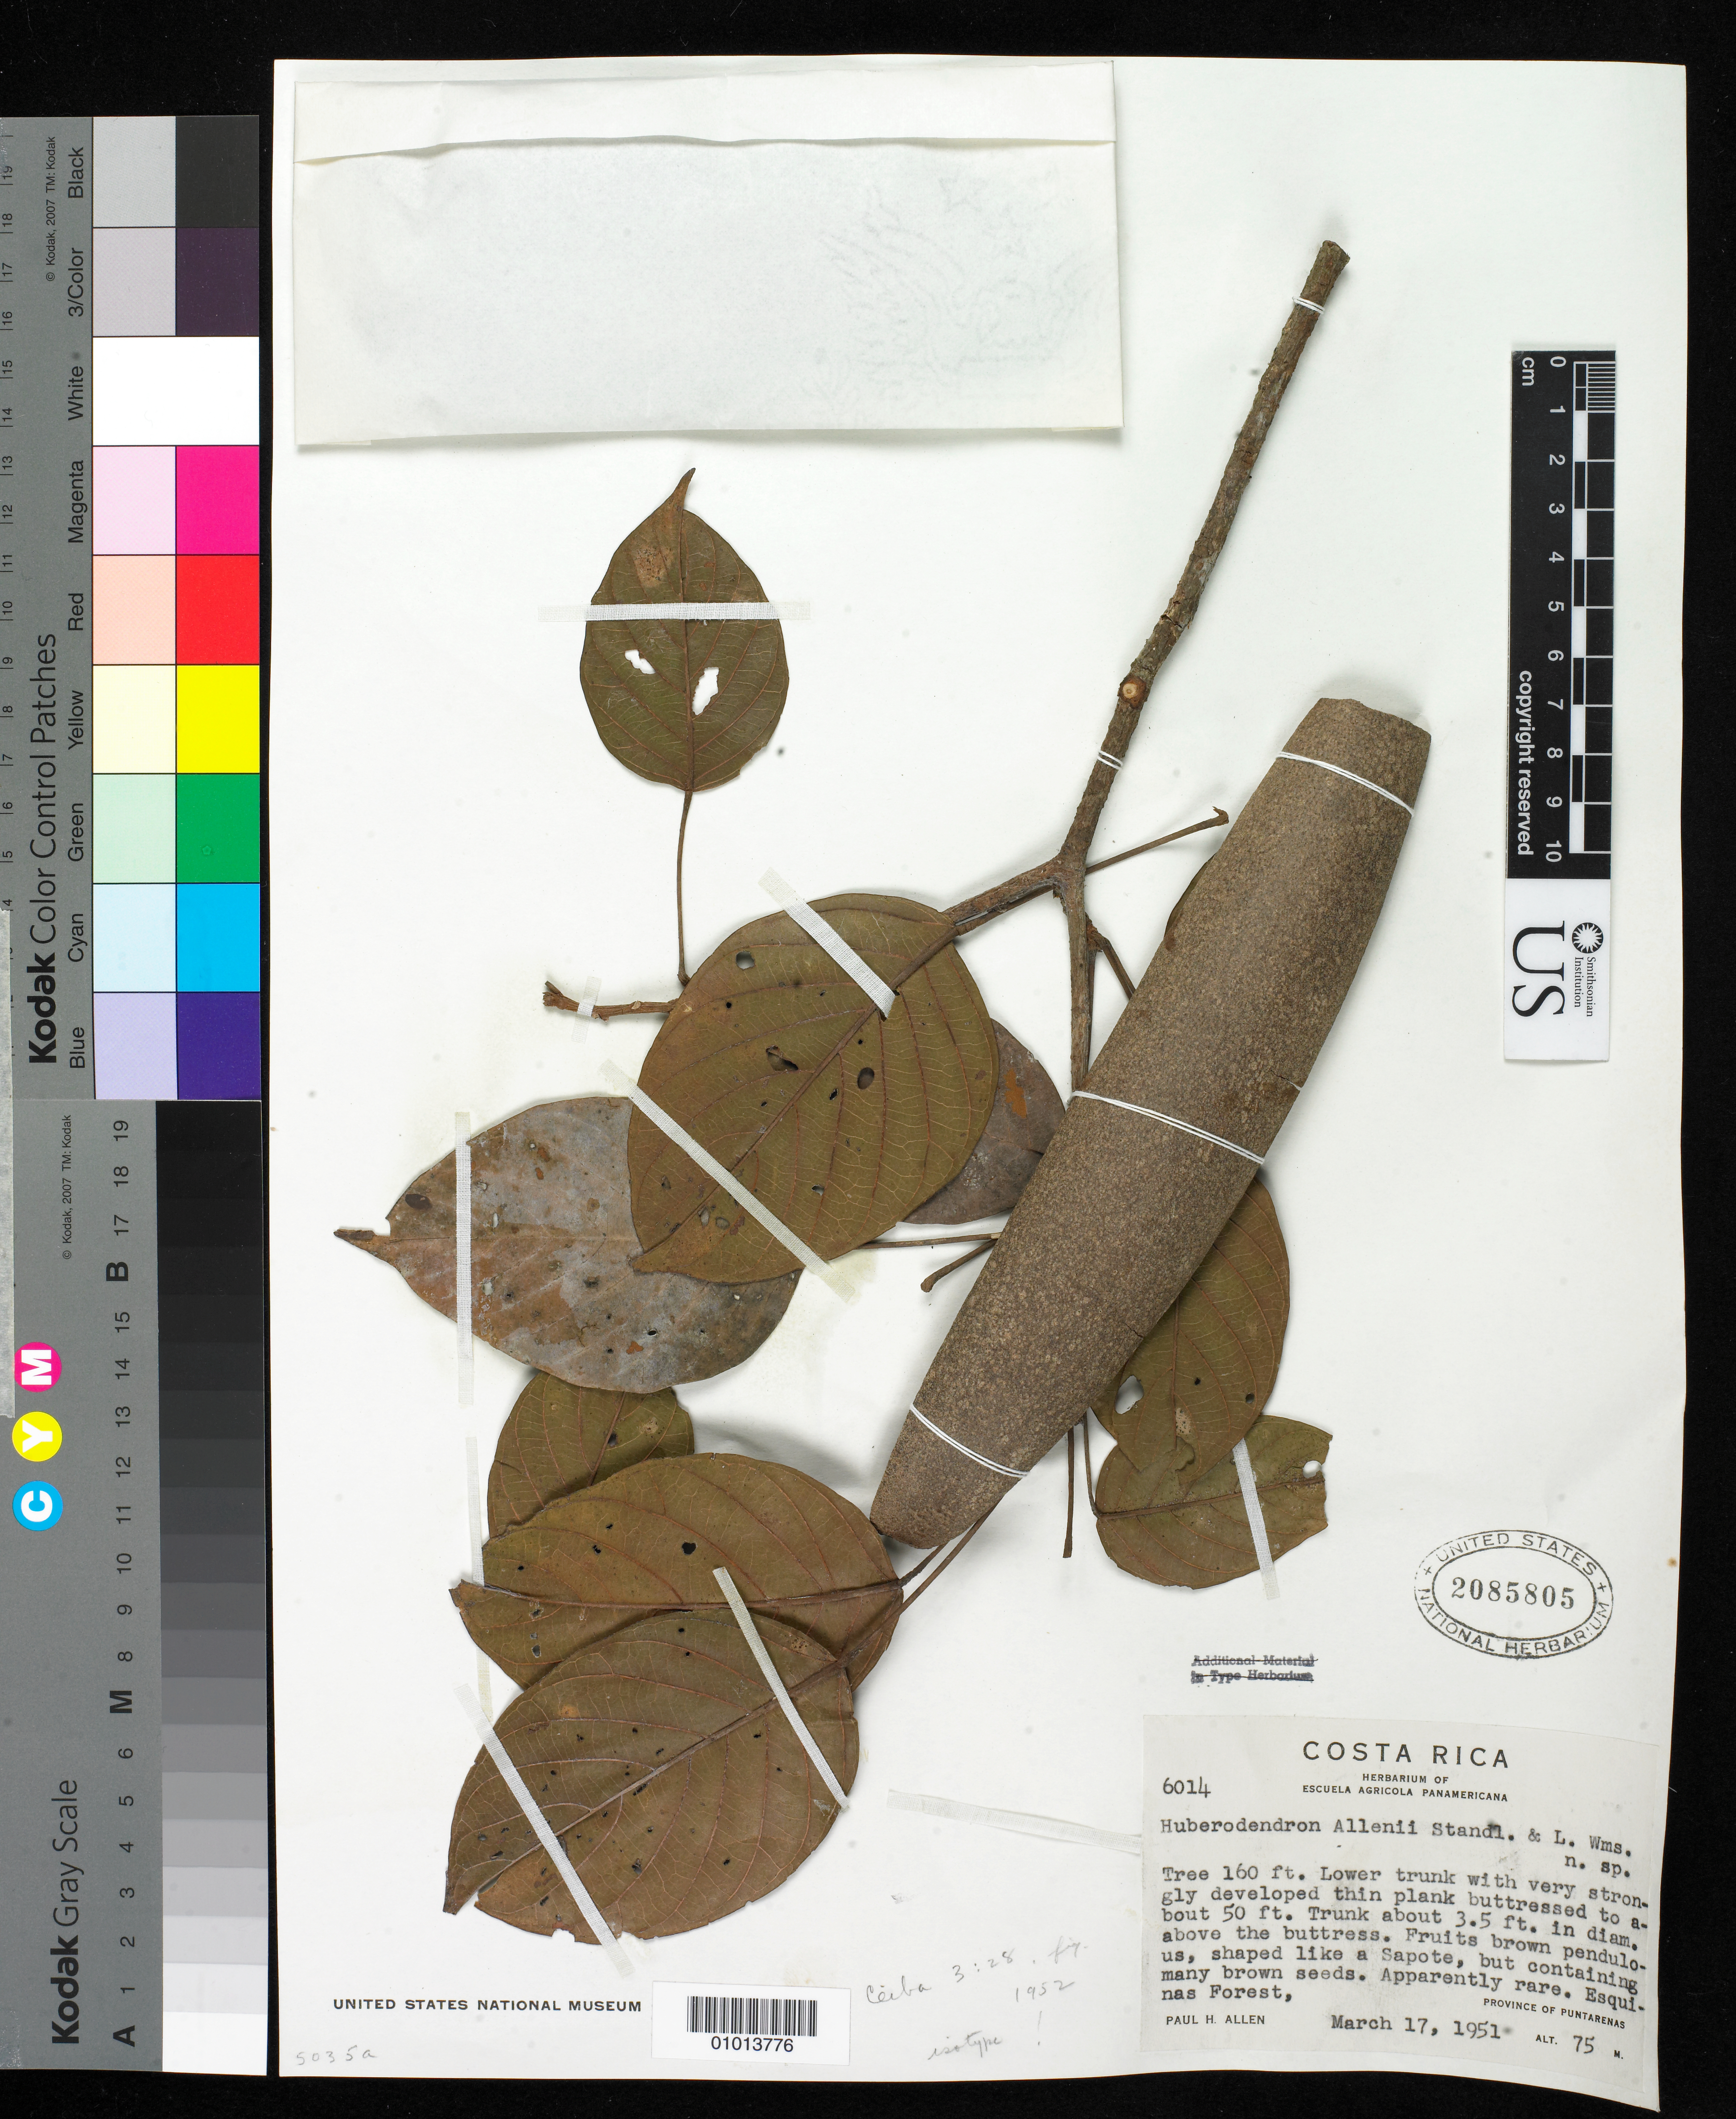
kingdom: Plantae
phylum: Tracheophyta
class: Magnoliopsida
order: Malvales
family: Malvaceae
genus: Huberodendron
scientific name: Huberodendron allenii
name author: Standl. & L.O. Williams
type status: Isotype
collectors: P. H. Allen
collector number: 6014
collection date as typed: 17 Mar 1951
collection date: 1951-03-17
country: Costa Rica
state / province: Puntarenas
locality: Esquinas forest.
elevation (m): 75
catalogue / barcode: US 2085805